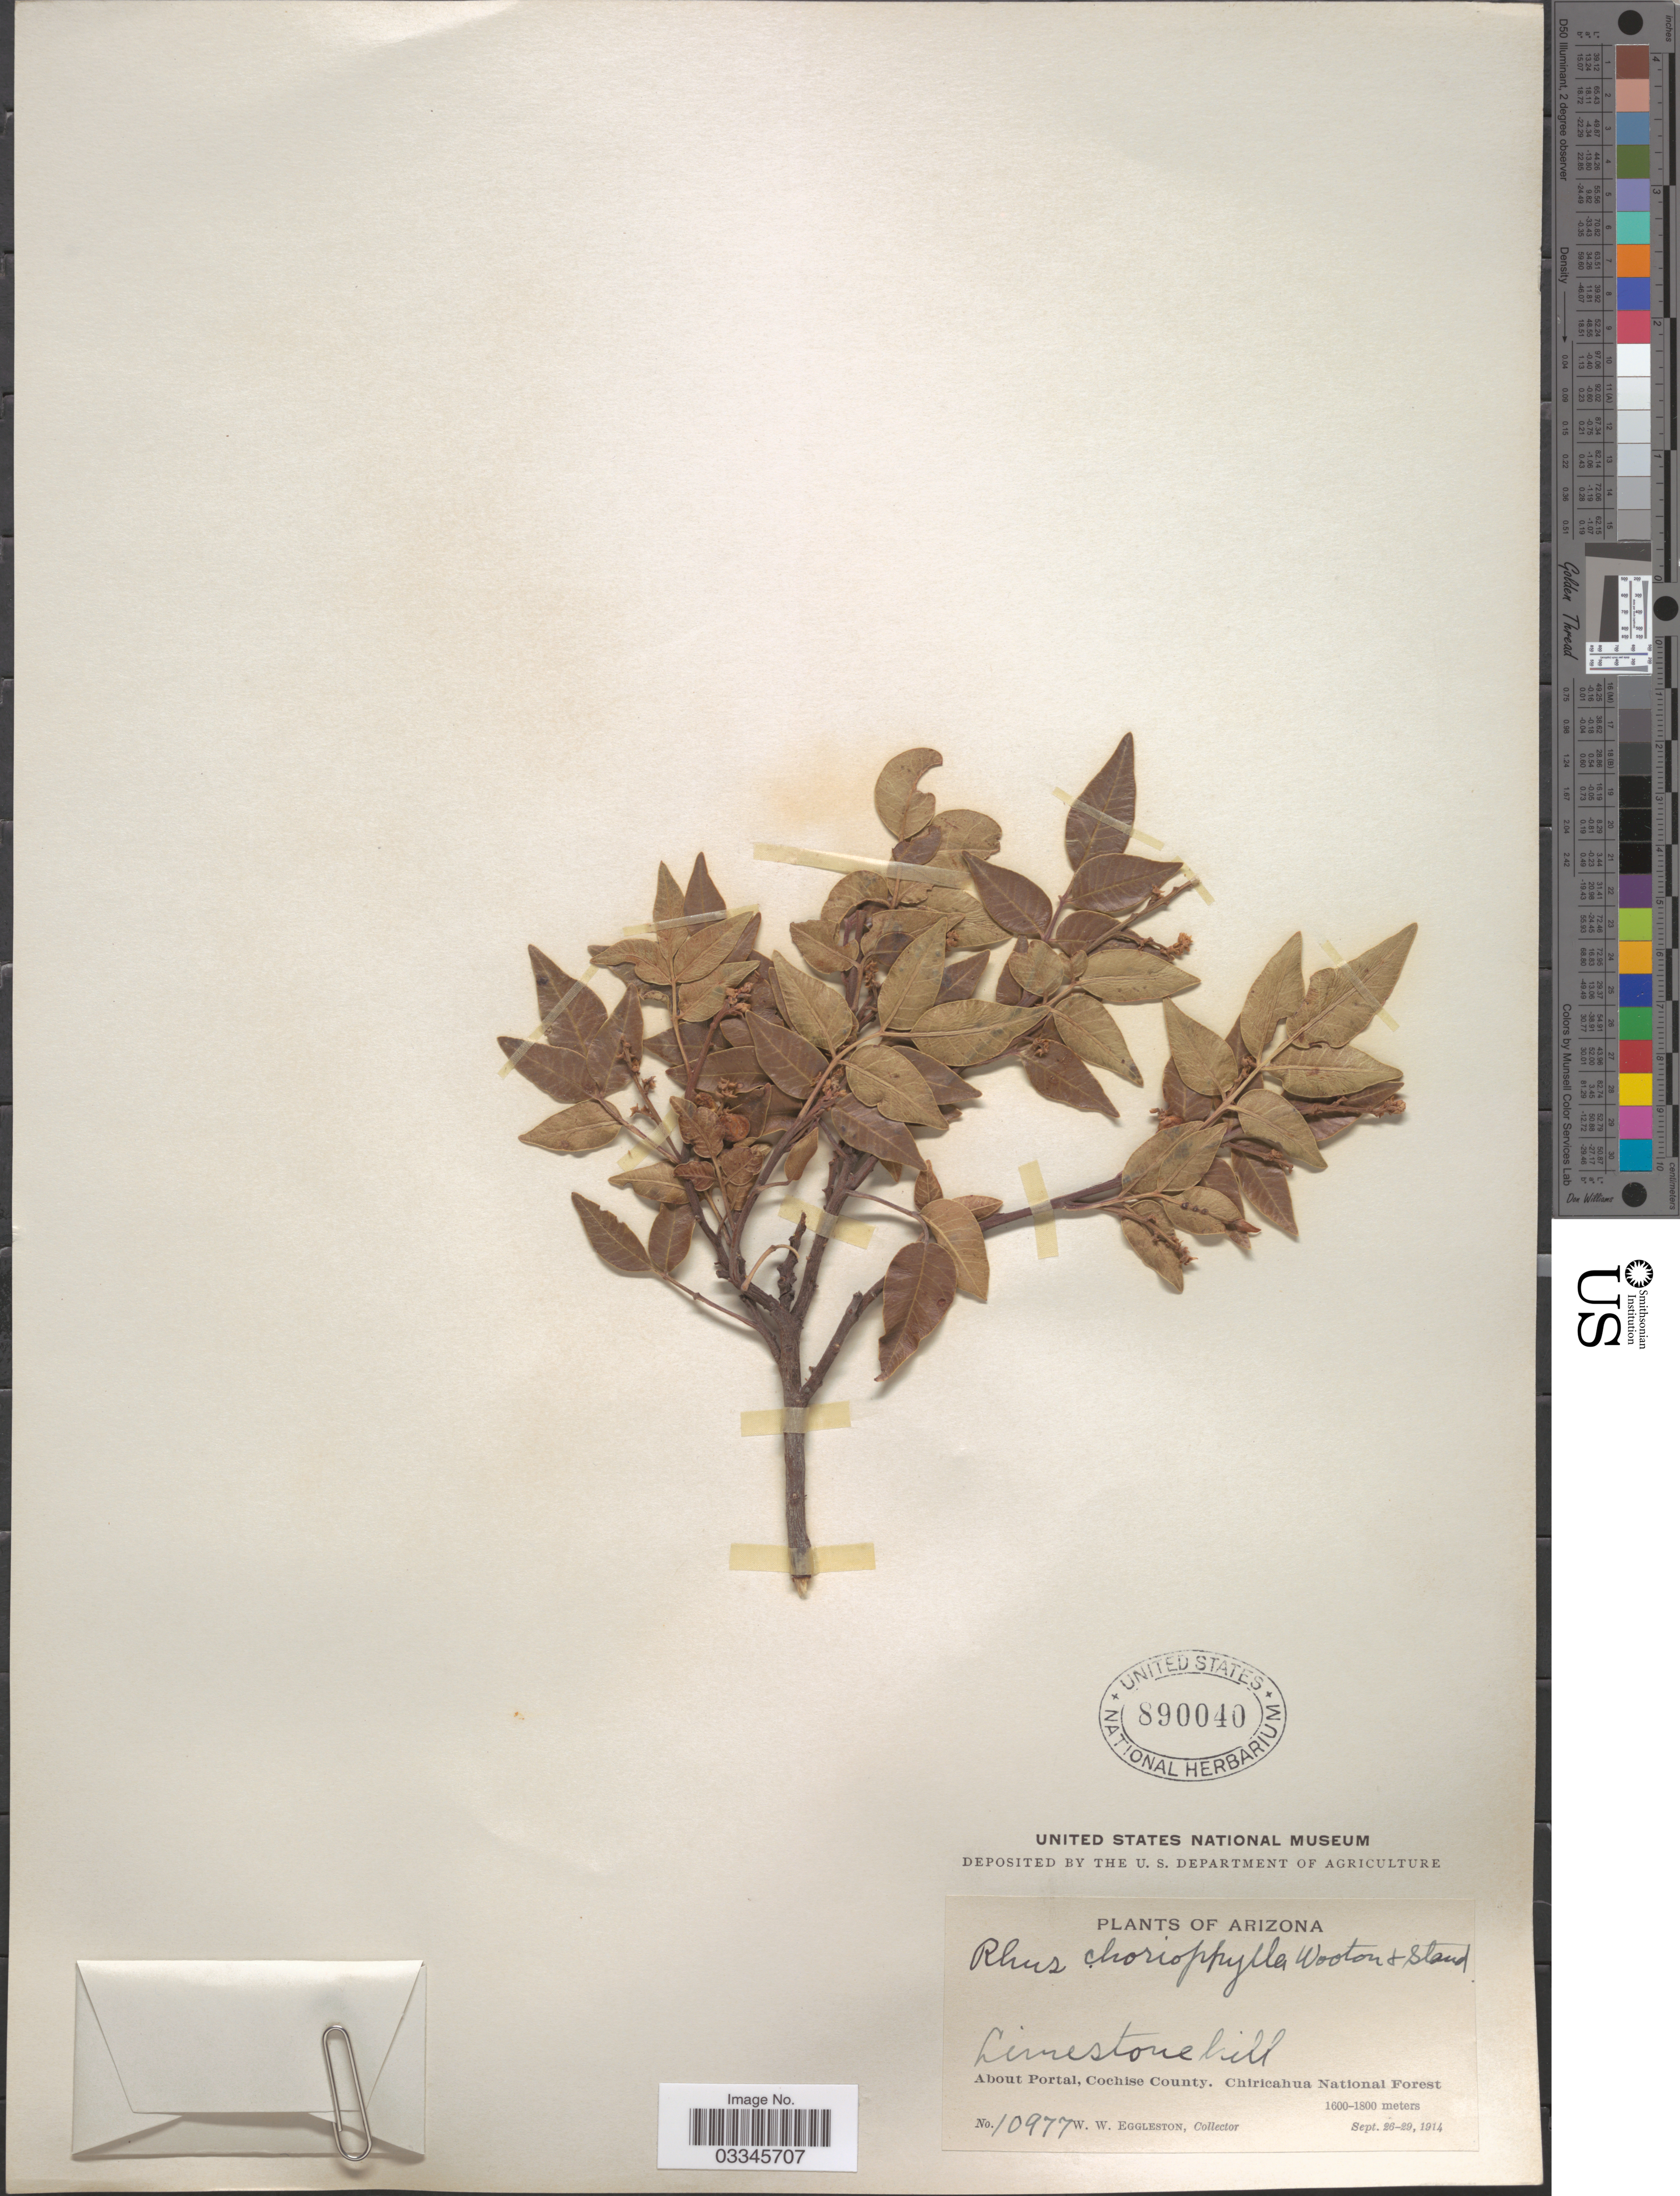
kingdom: Plantae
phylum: Tracheophyta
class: Magnoliopsida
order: Sapindales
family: Anacardiaceae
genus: Rhus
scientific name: Rhus choriophylla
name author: Wooton & Standl.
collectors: W. W. Eggleston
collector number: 10977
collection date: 1914-09-26/1914-09-29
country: United States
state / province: Arizona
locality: Limestone hill. About Portal, Cochise County. Chiricahua National Forest.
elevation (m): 1600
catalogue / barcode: US 890040